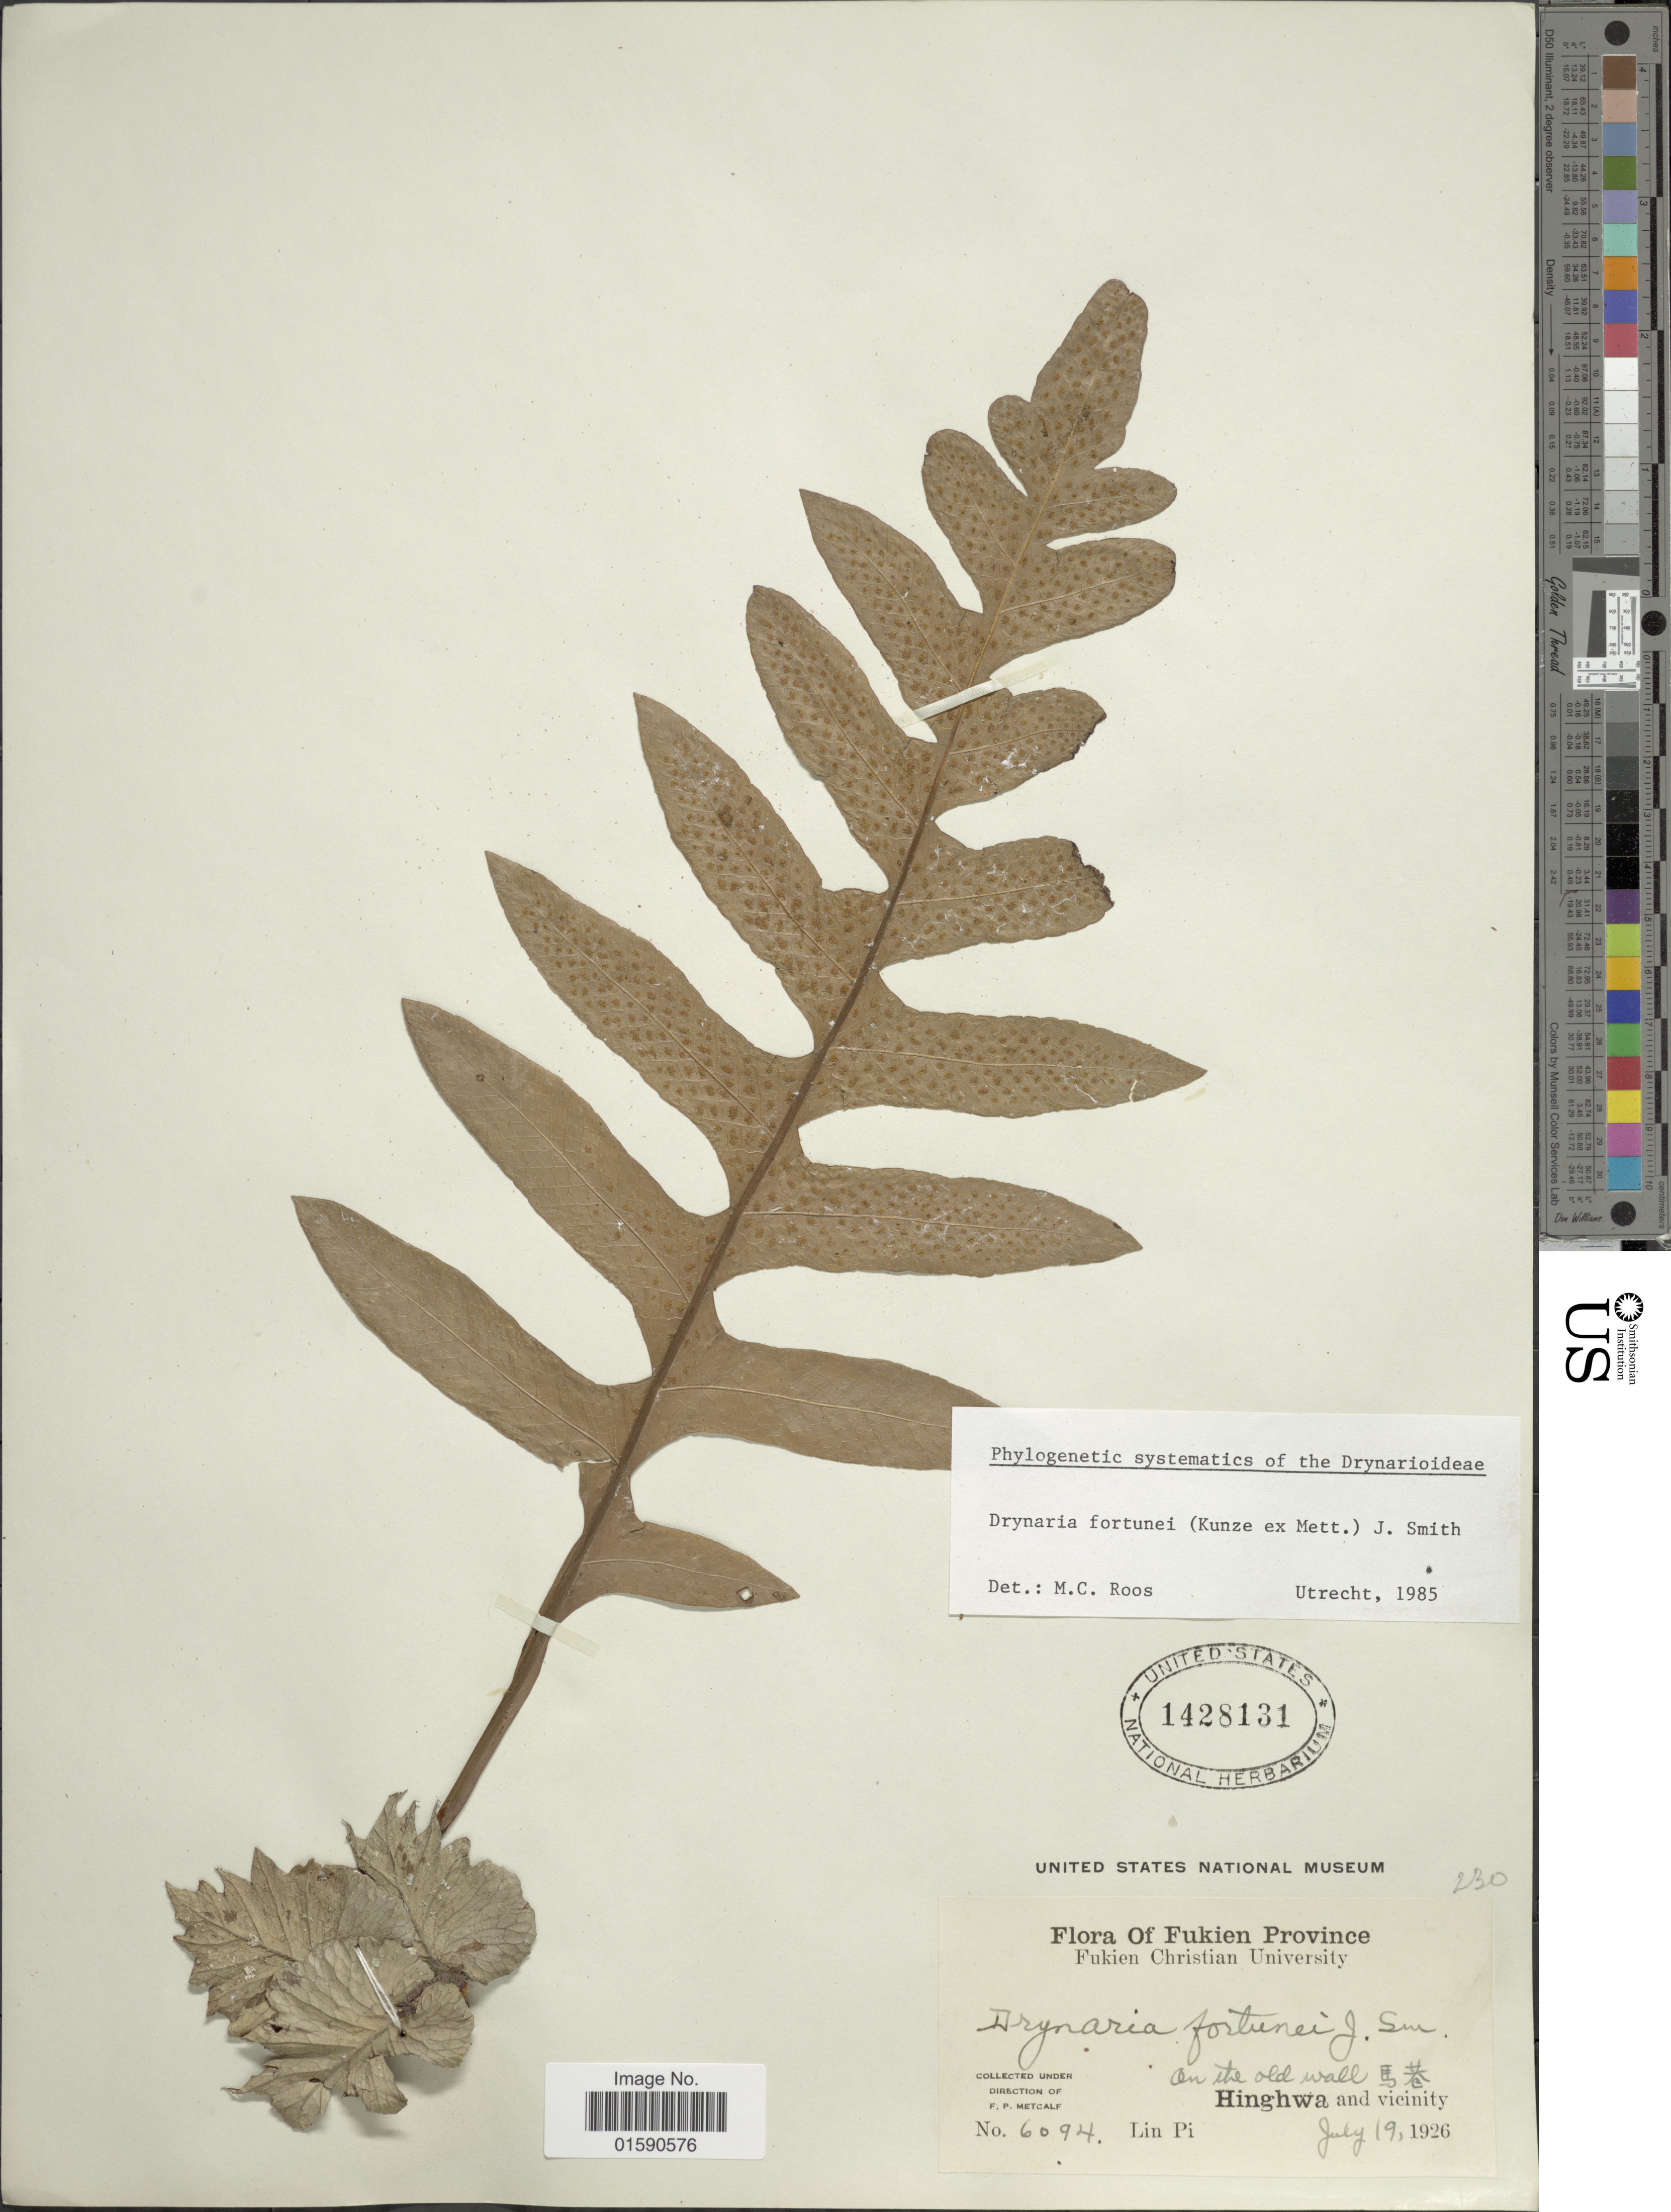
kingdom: Plantae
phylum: Tracheophyta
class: Polypodiopsida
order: Polypodiales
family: Polypodiaceae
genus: Drynaria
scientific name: Drynaria fortunei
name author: (Kunze ex Mett.) J. Sm.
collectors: L. Pi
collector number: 6094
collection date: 1926-07-19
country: China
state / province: Fujian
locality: Fukien Province. Hinghwa and vicinity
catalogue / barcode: US 1428131